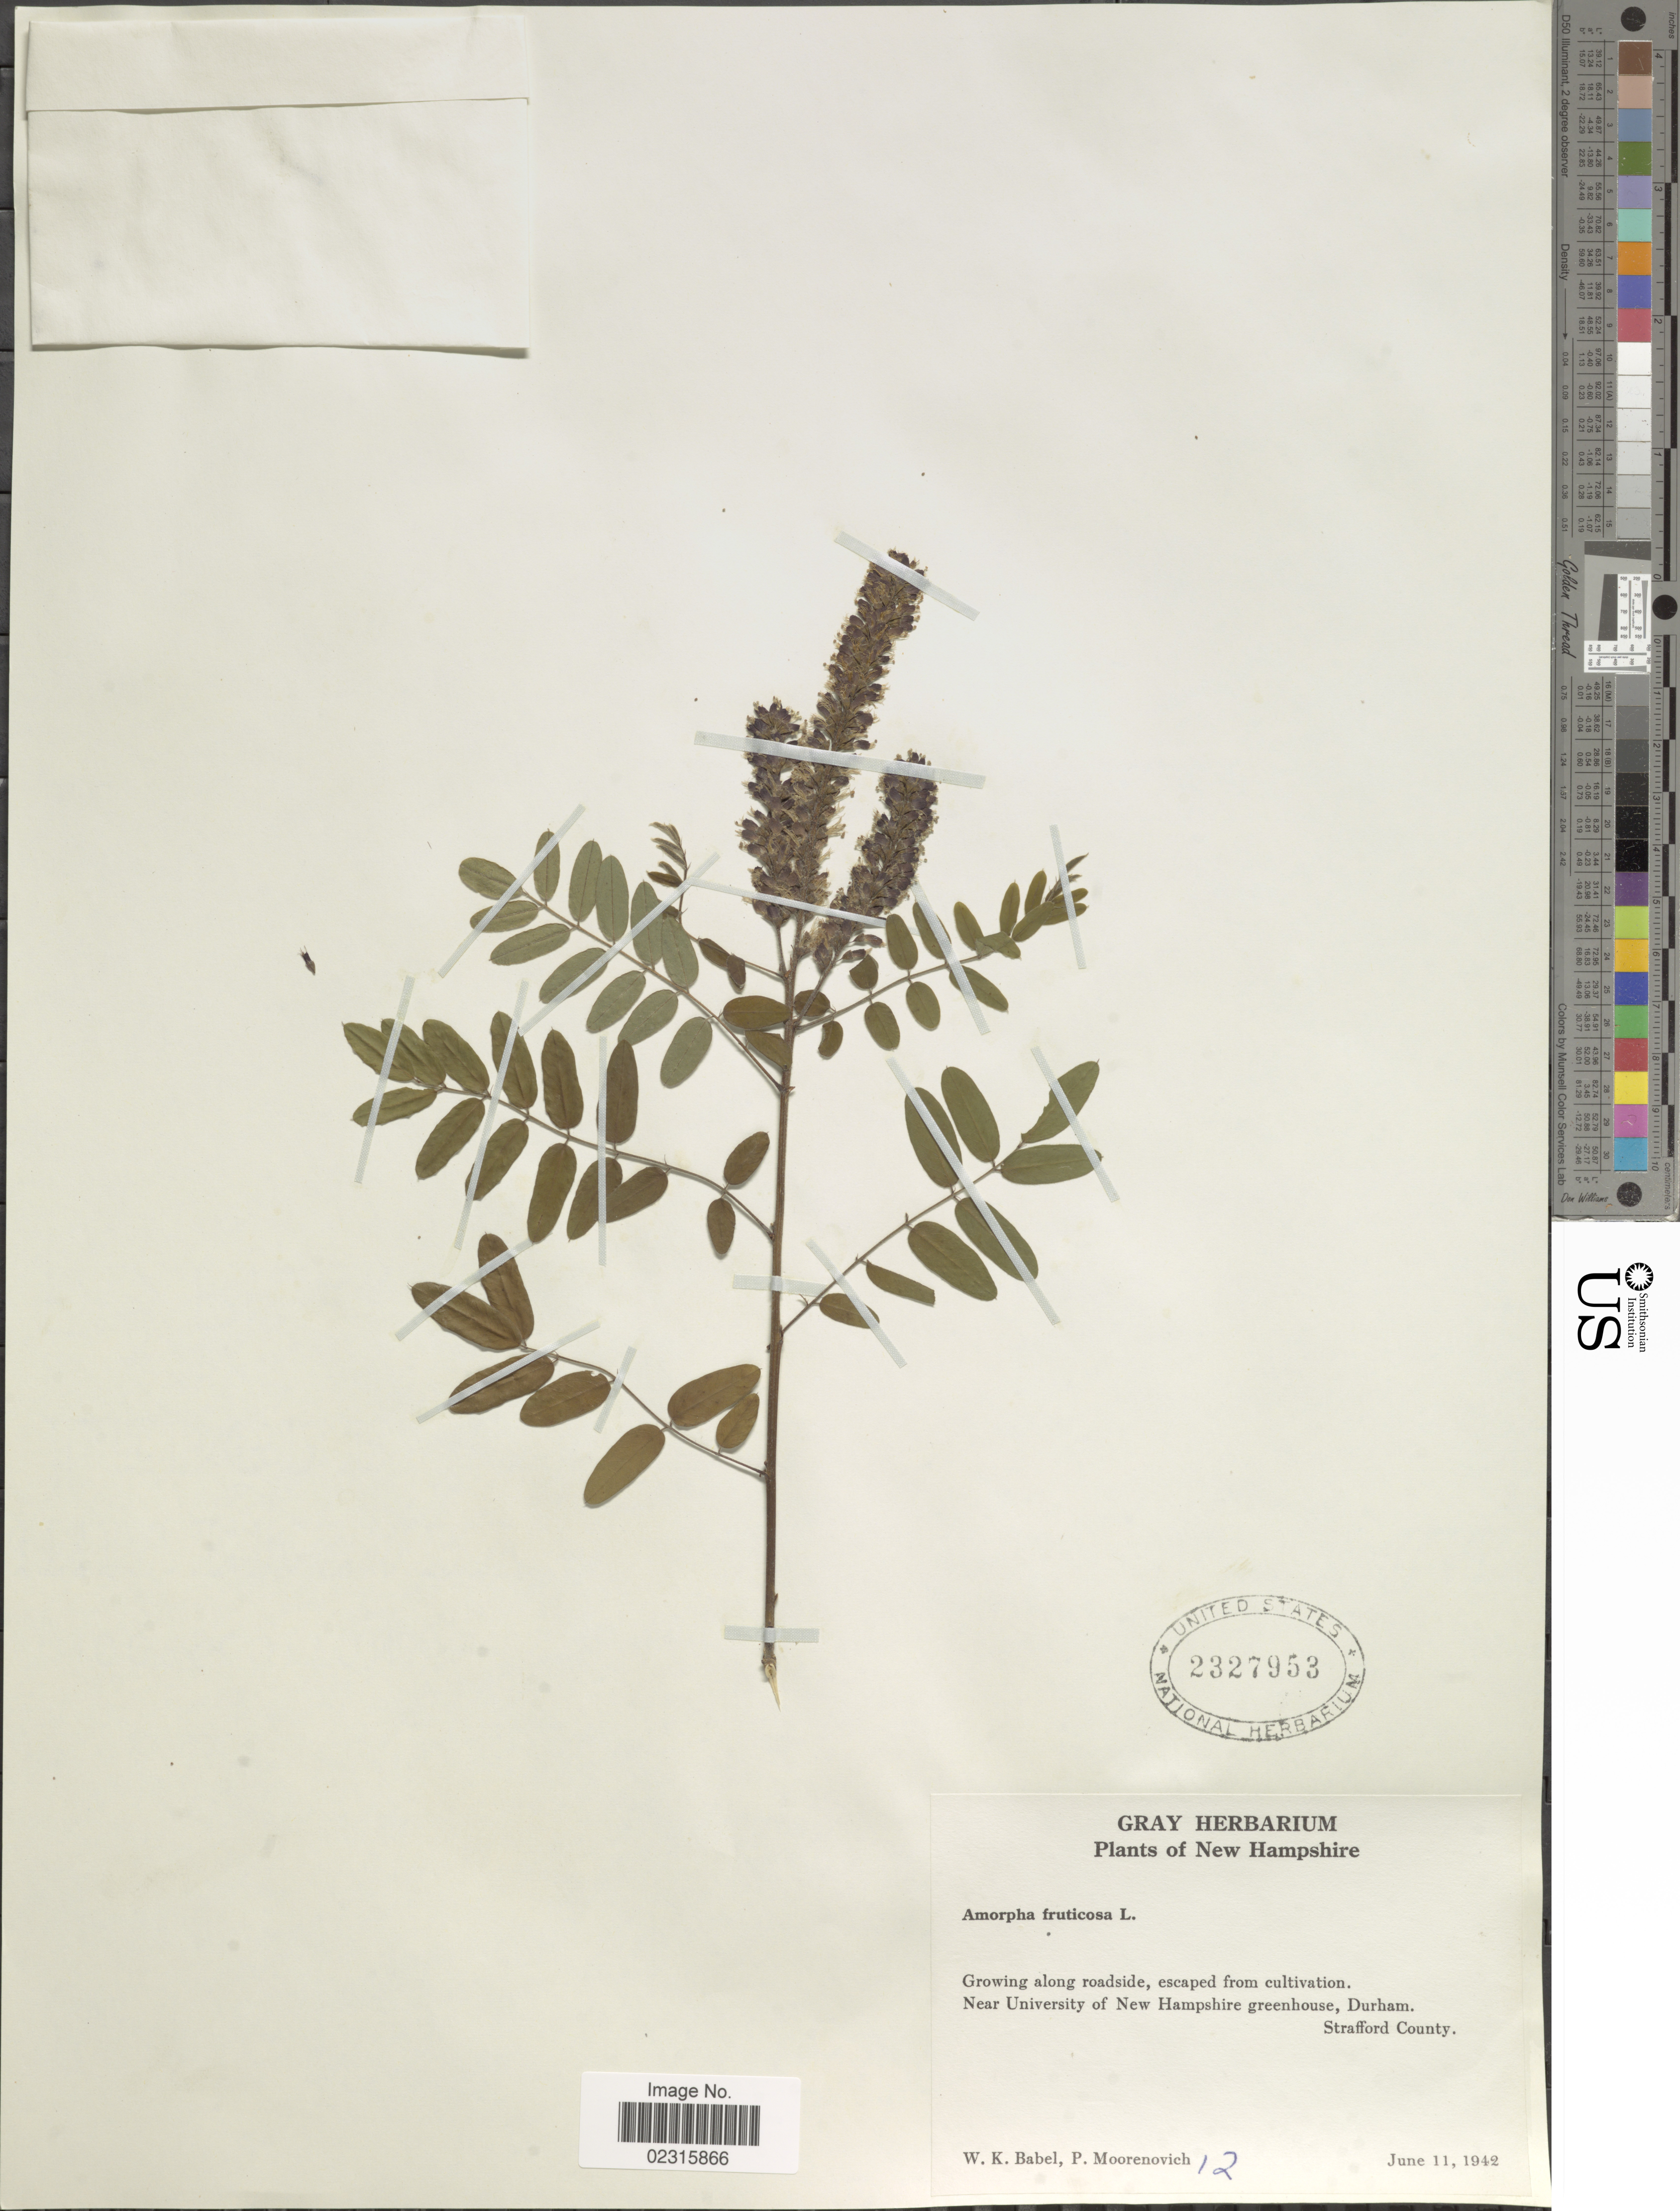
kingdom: Plantae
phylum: Tracheophyta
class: Magnoliopsida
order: Fabales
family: Fabaceae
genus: Amorpha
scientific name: Amorpha fruticosa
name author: L.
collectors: W. Babel & P. Moorenovich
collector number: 12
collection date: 1942-06-11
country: United States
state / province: New Hampshire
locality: Near University of New Hampshire greenhouse, Durham, Strafford County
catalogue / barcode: US 2327953